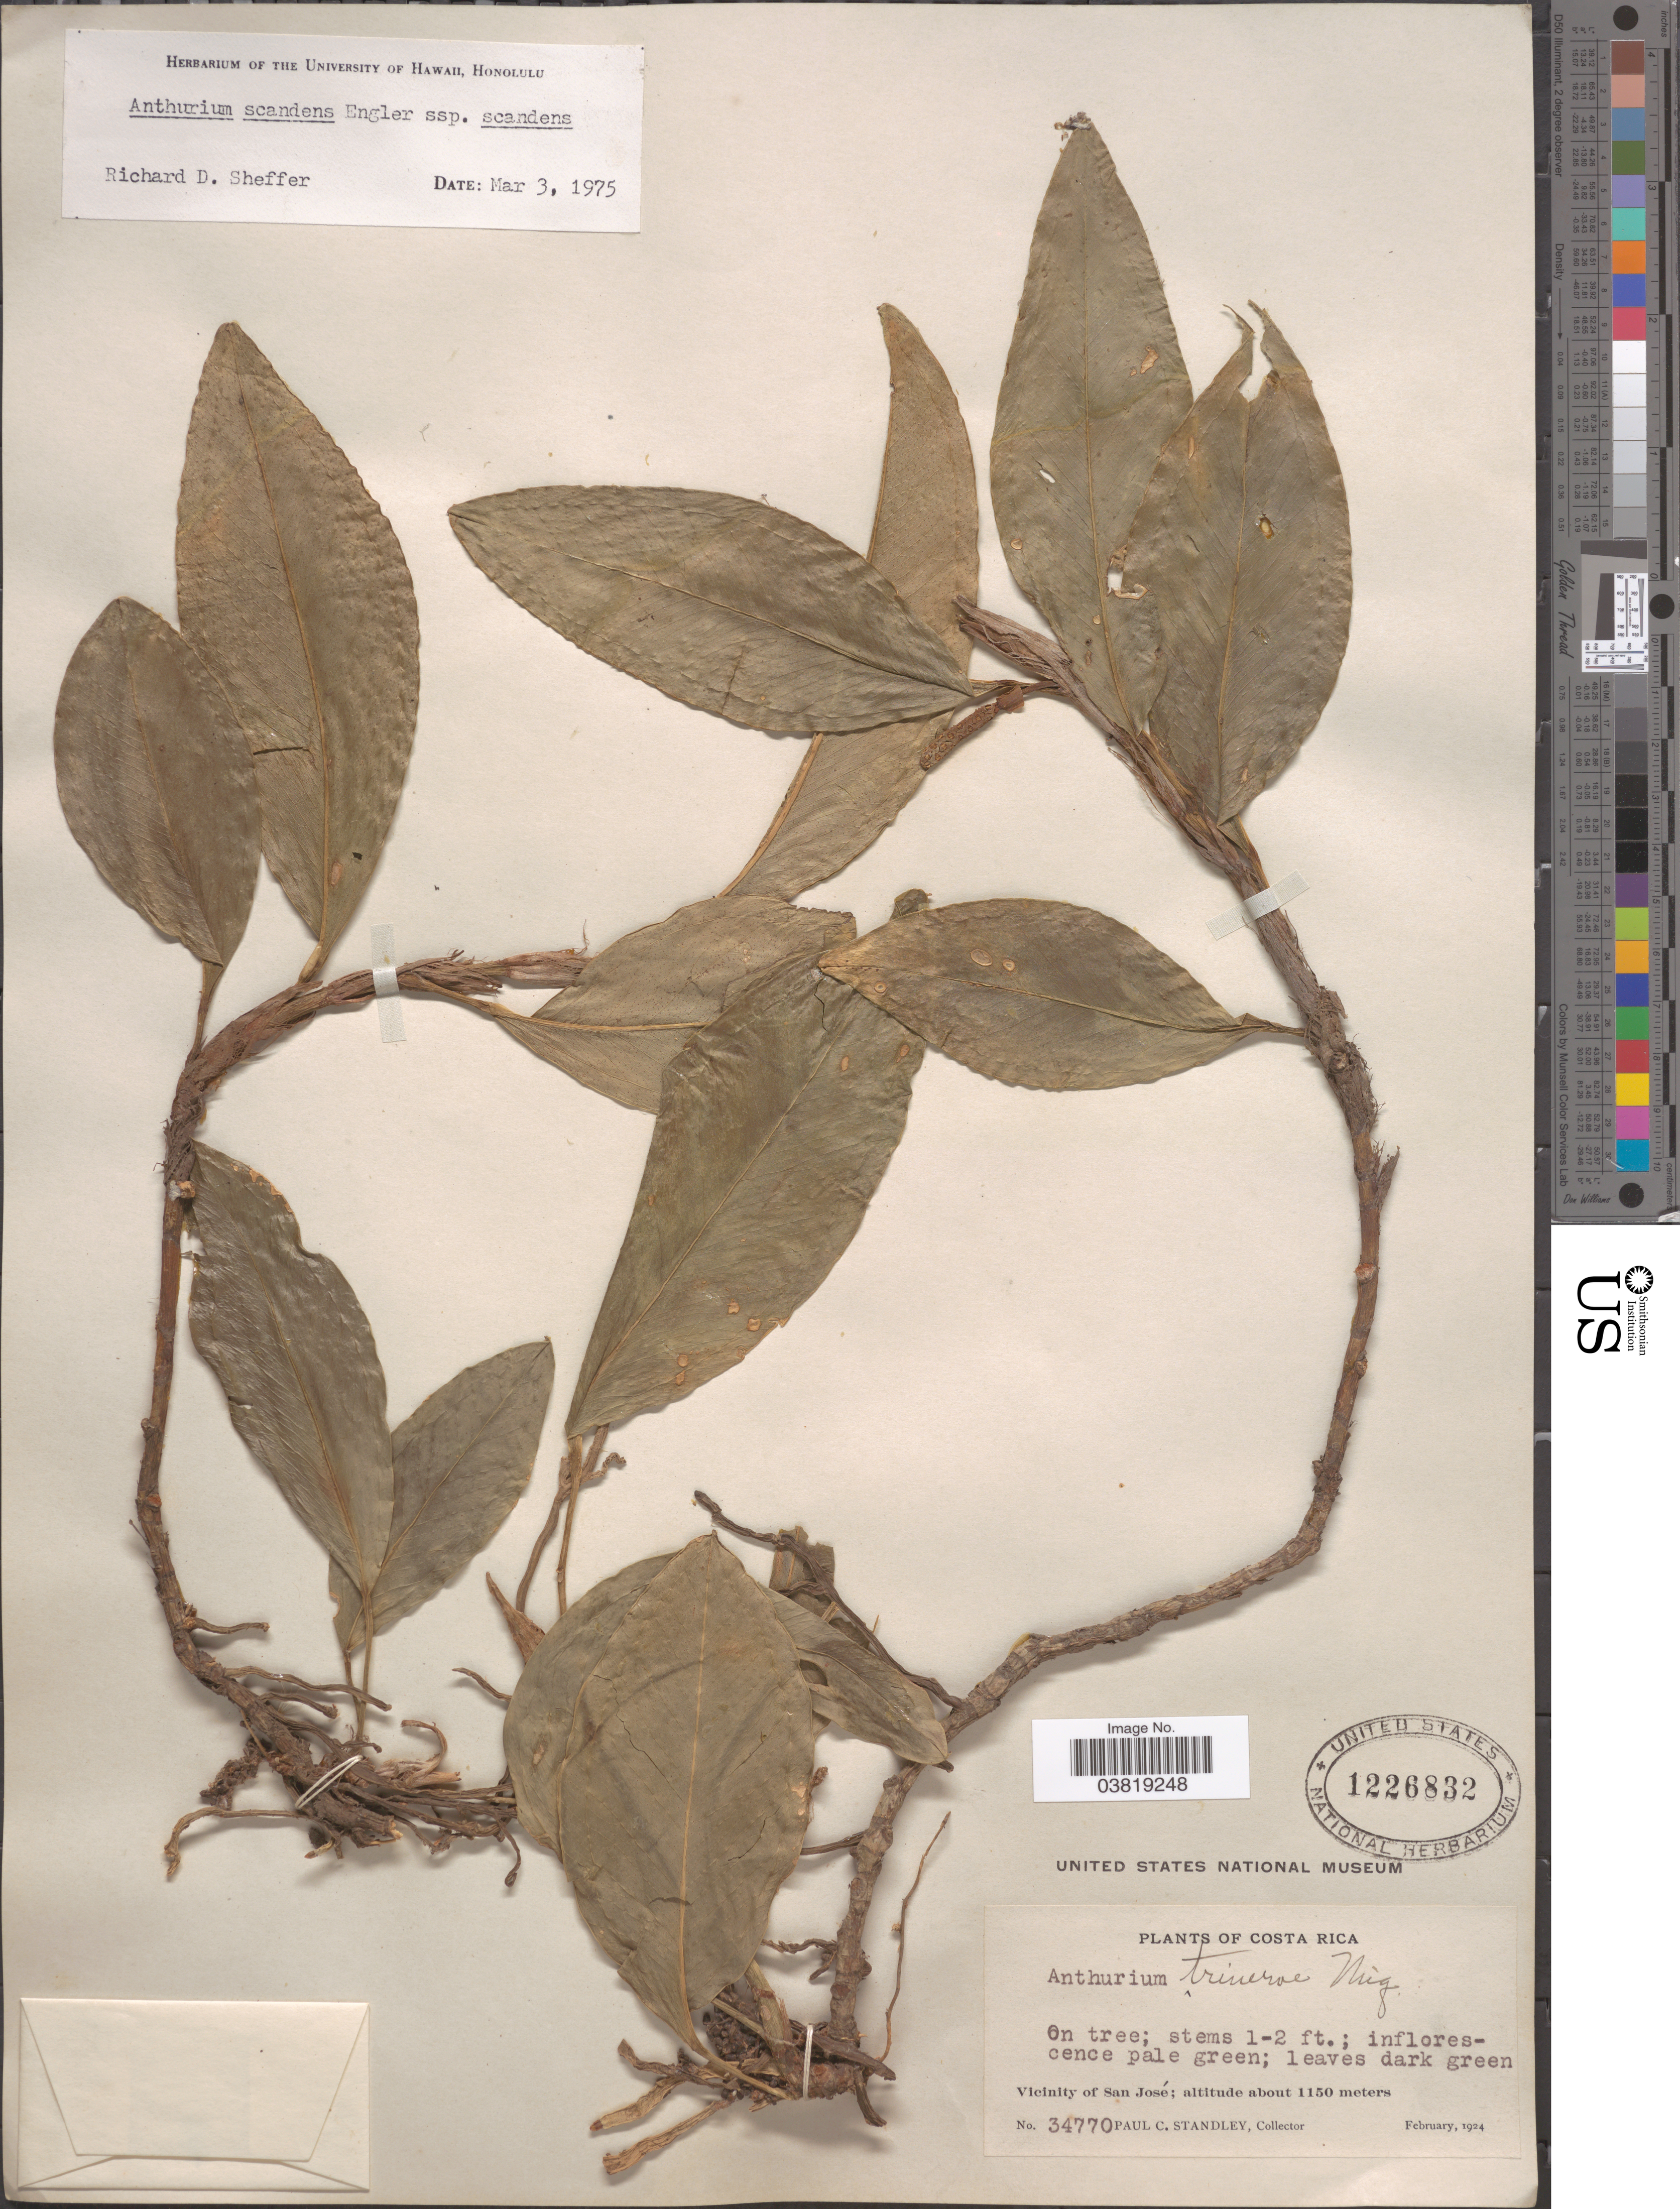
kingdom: Plantae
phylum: Tracheophyta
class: Liliopsida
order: Alismatales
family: Araceae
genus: Anthurium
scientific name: Anthurium scandens var. scandens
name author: (Aubl.) Engl.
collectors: P. C. Standley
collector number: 34770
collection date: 1924-02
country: Costa Rica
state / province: San José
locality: Vicinity of San José.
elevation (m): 1150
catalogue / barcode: US 1226832